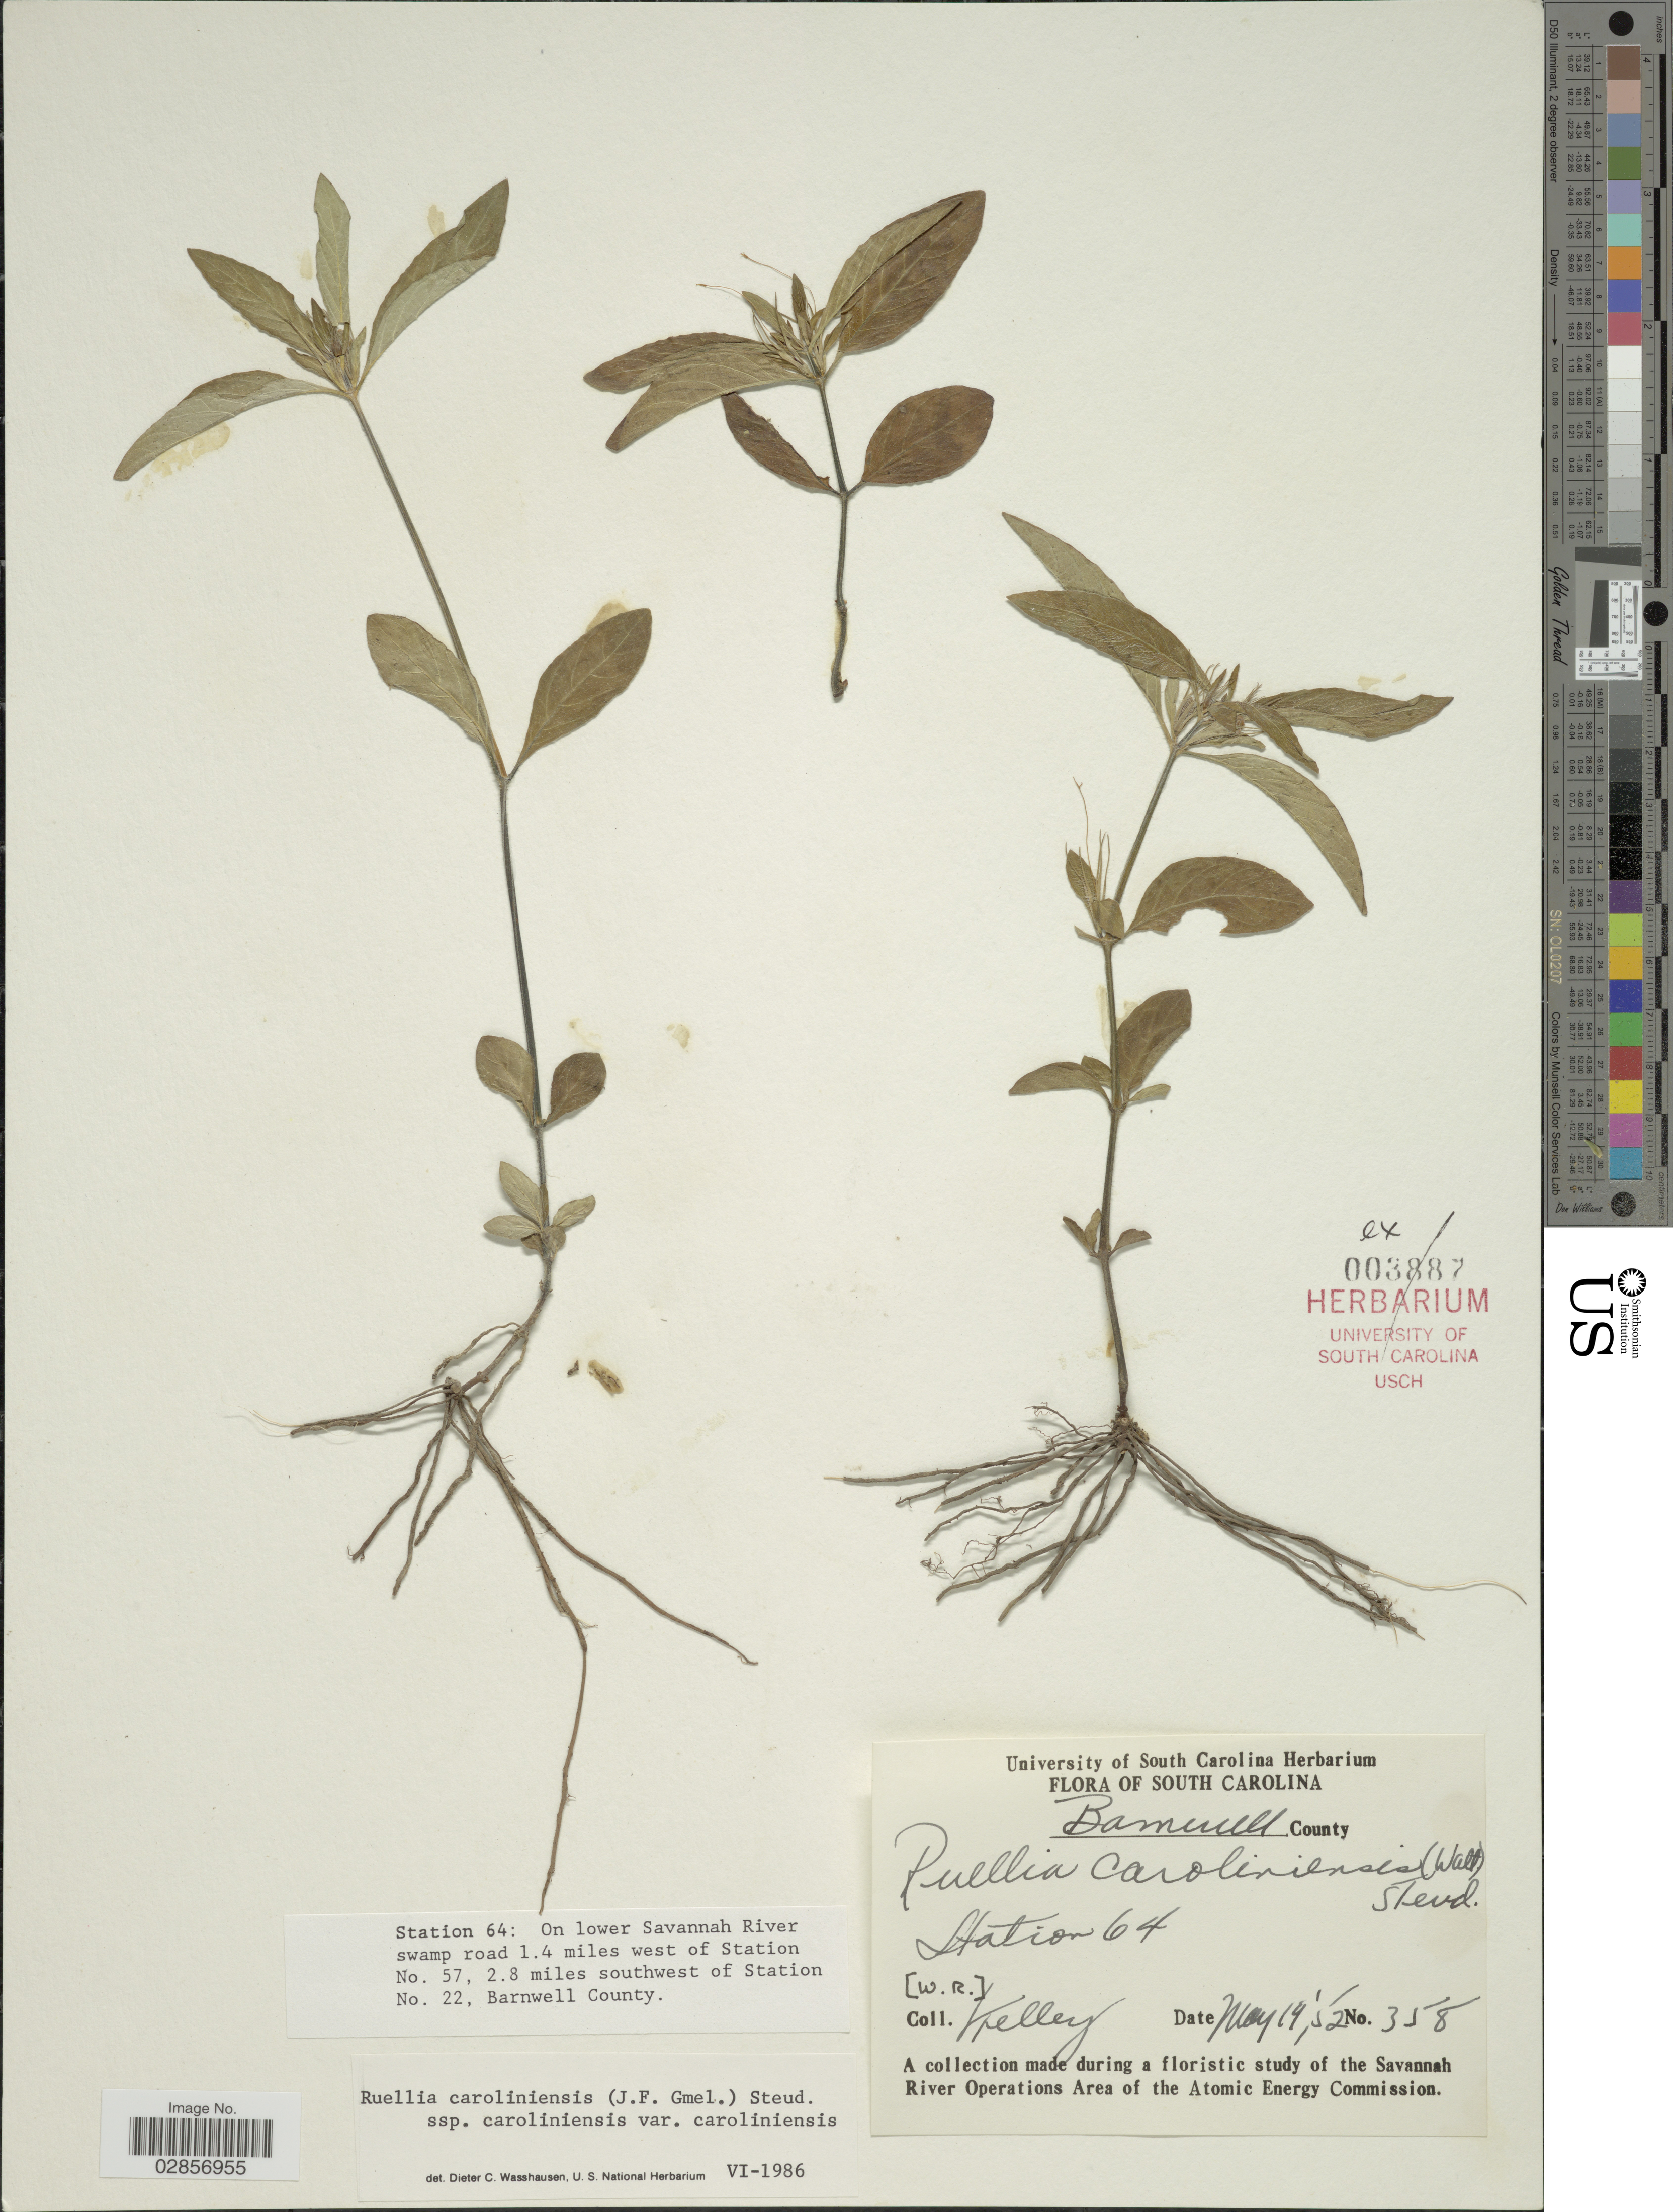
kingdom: Plantae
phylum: Tracheophyta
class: Magnoliopsida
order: Lamiales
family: Acanthaceae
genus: Ruellia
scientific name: Ruellia caroliniensis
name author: (J.F. Gmel.) Steud.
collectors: W. R. Kelley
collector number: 358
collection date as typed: Transcribed d/m/y: 19/5/52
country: United States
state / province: South Carolina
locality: Barnwell County. Station 64.